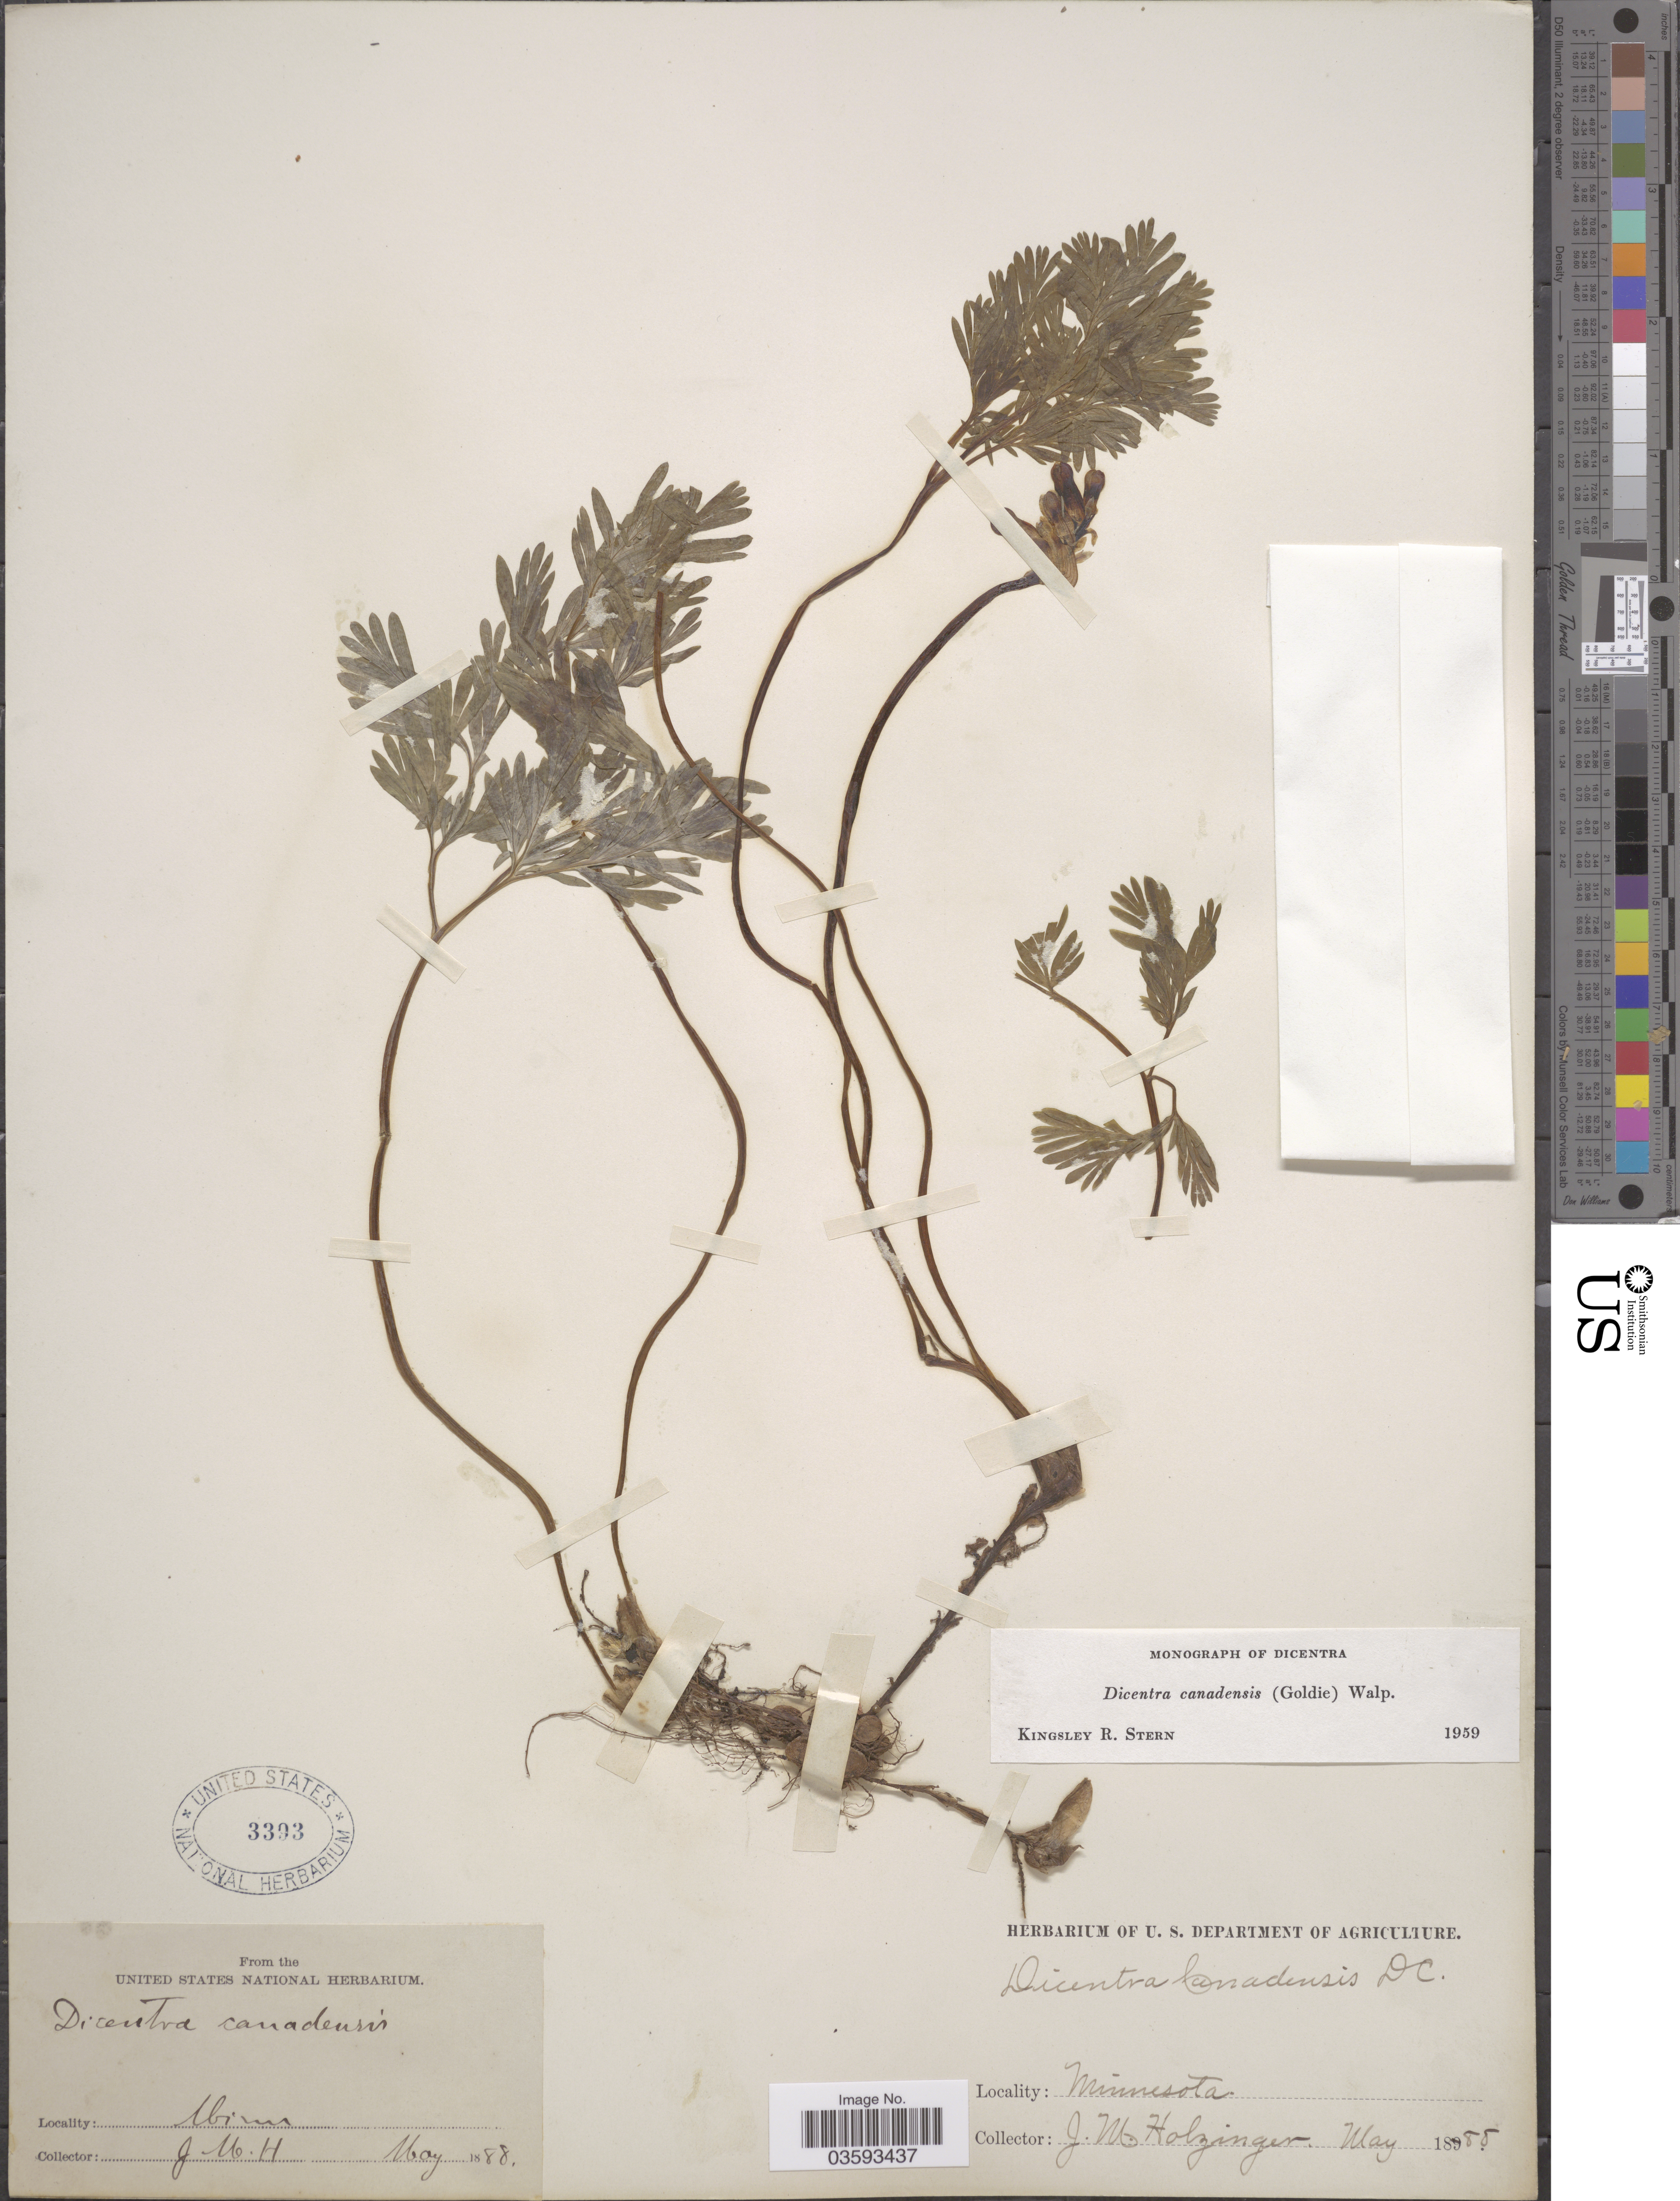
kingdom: Plantae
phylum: Tracheophyta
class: Magnoliopsida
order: Ranunculales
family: Papaveraceae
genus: Dicentra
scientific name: Dicentra canadensis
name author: (Goldie) Walp.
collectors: J. M. Holzinger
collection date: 1888-05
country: United States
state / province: Minnesota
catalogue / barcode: US 3393